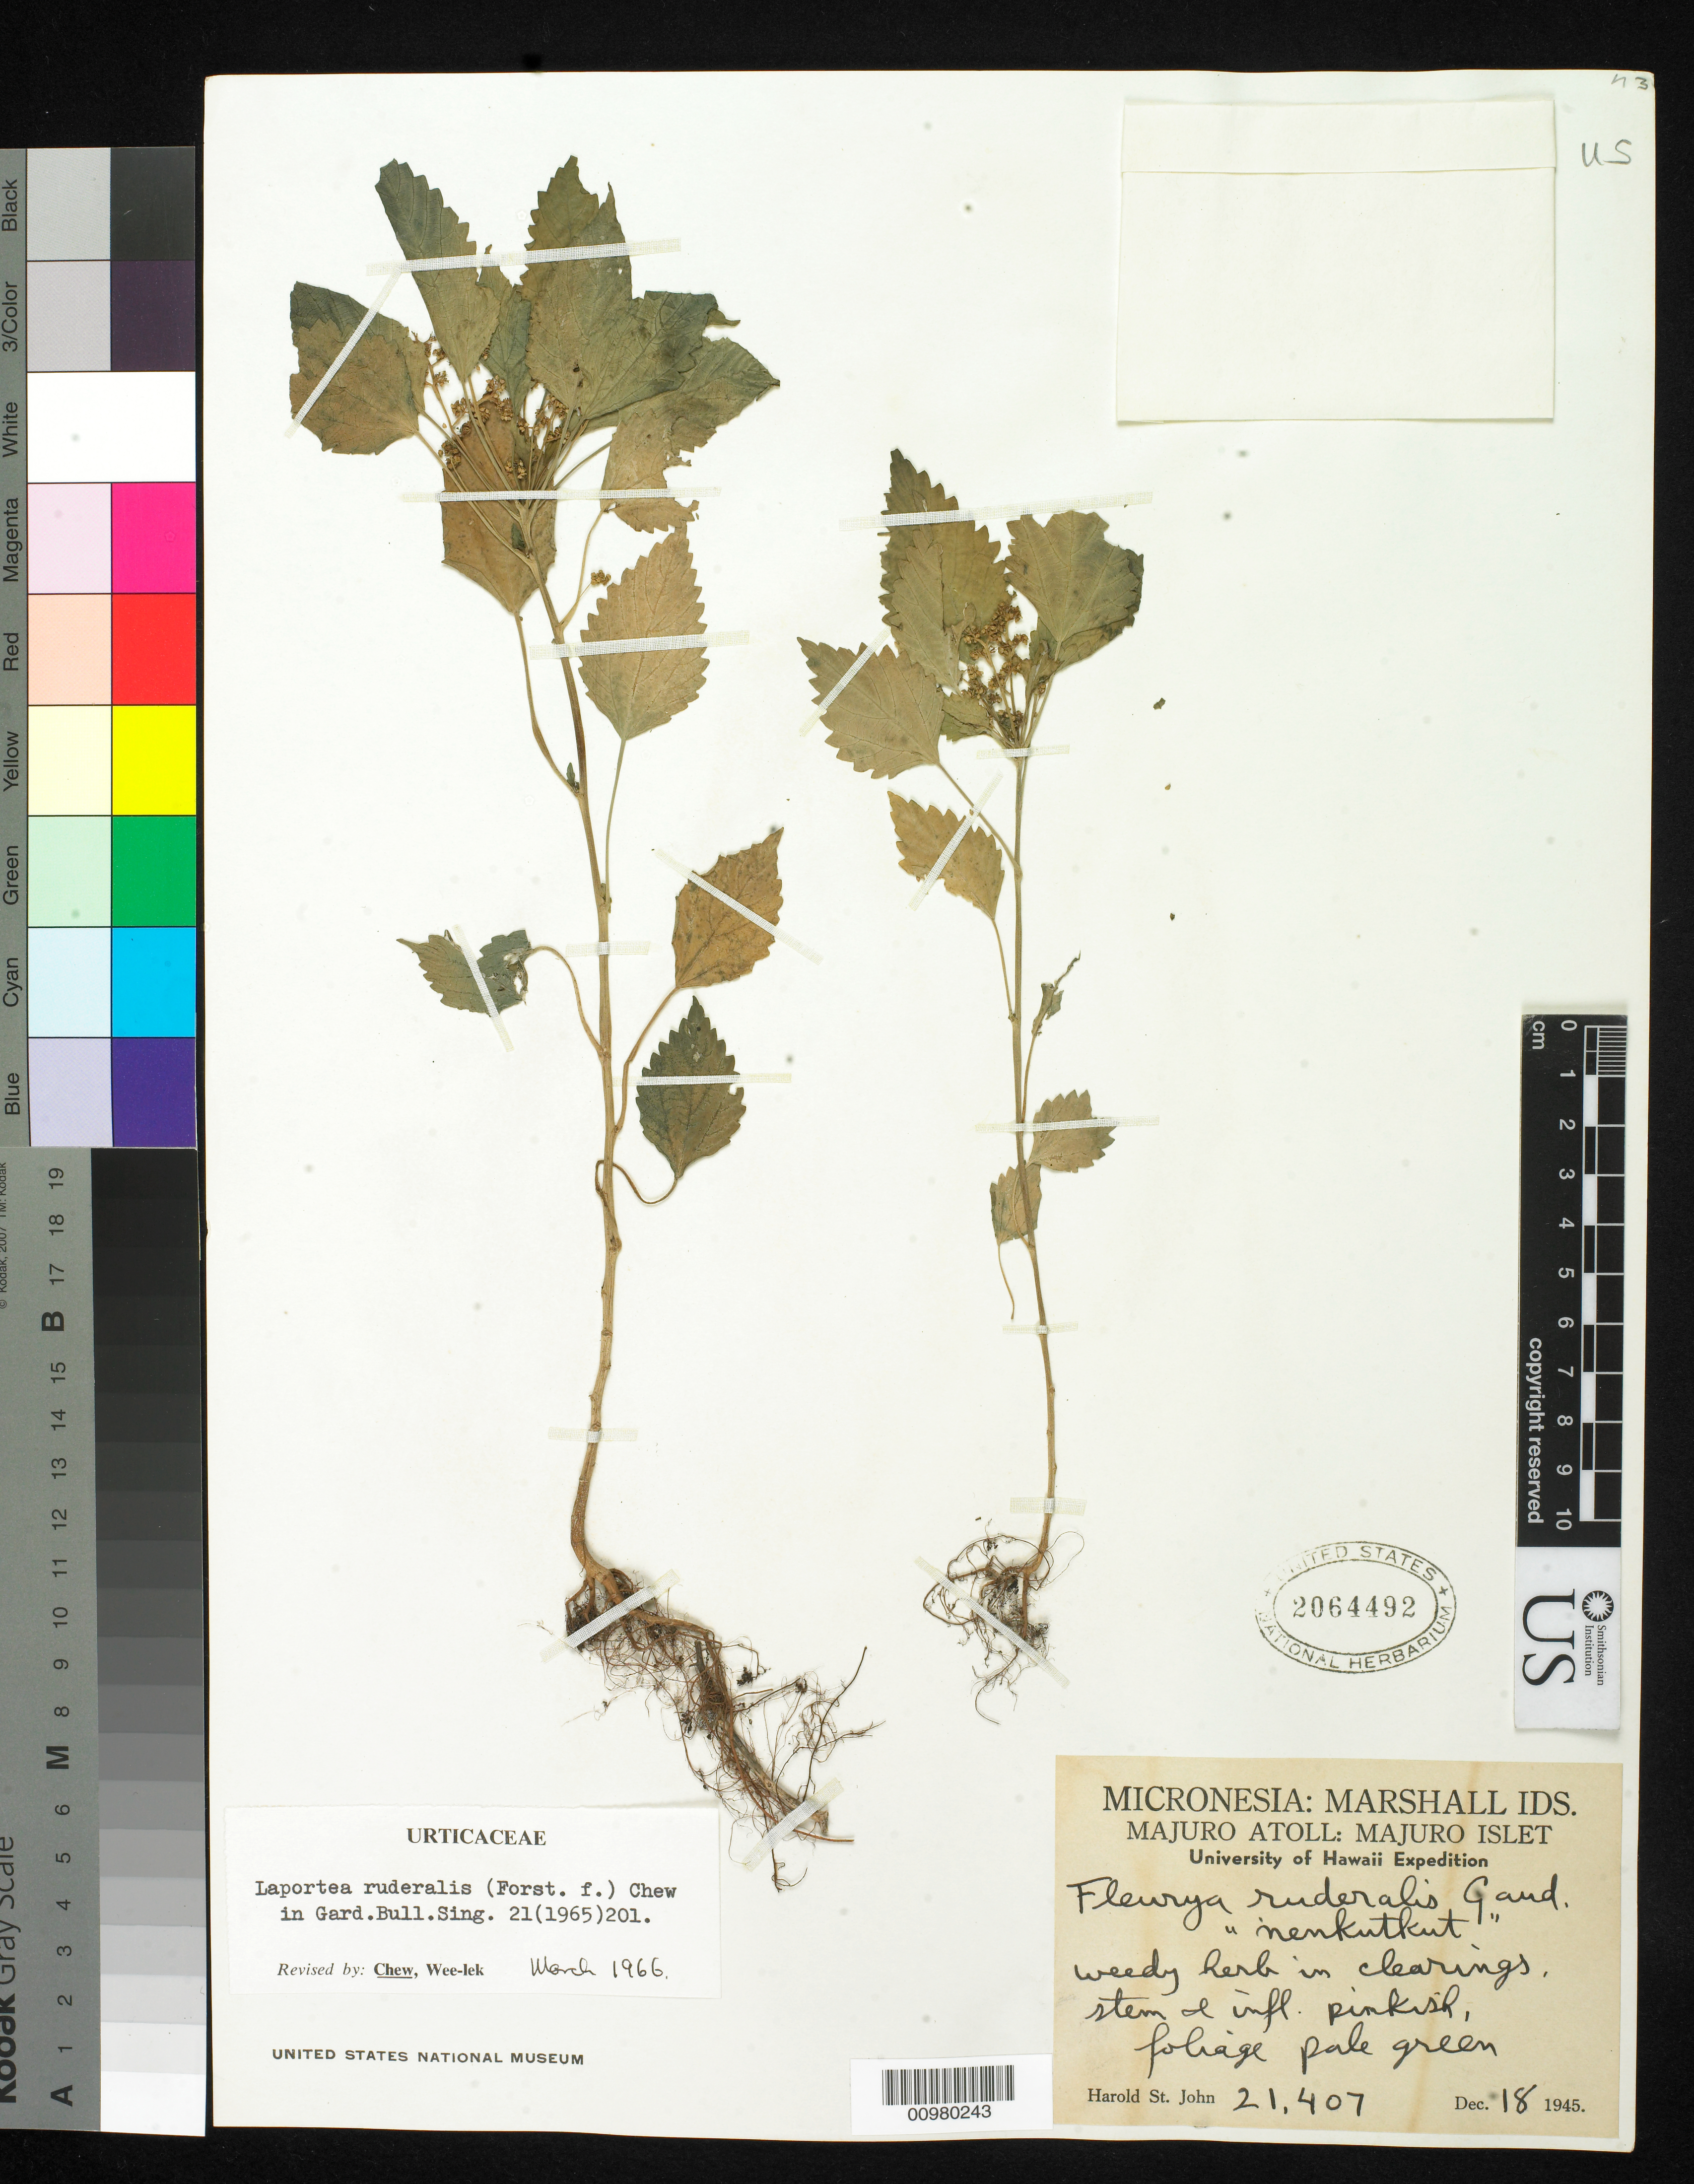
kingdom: Plantae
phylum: Tracheophyta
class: Magnoliopsida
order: Rosales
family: Urticaceae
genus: Laportea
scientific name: Laportea ruderalis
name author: (G. Forst.) Chew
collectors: H. St. John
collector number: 21407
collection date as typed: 18 Dec 1945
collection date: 1945-12-18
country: Marshall Islands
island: Majuro Atoll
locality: Majuro Islet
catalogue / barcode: US 2064492